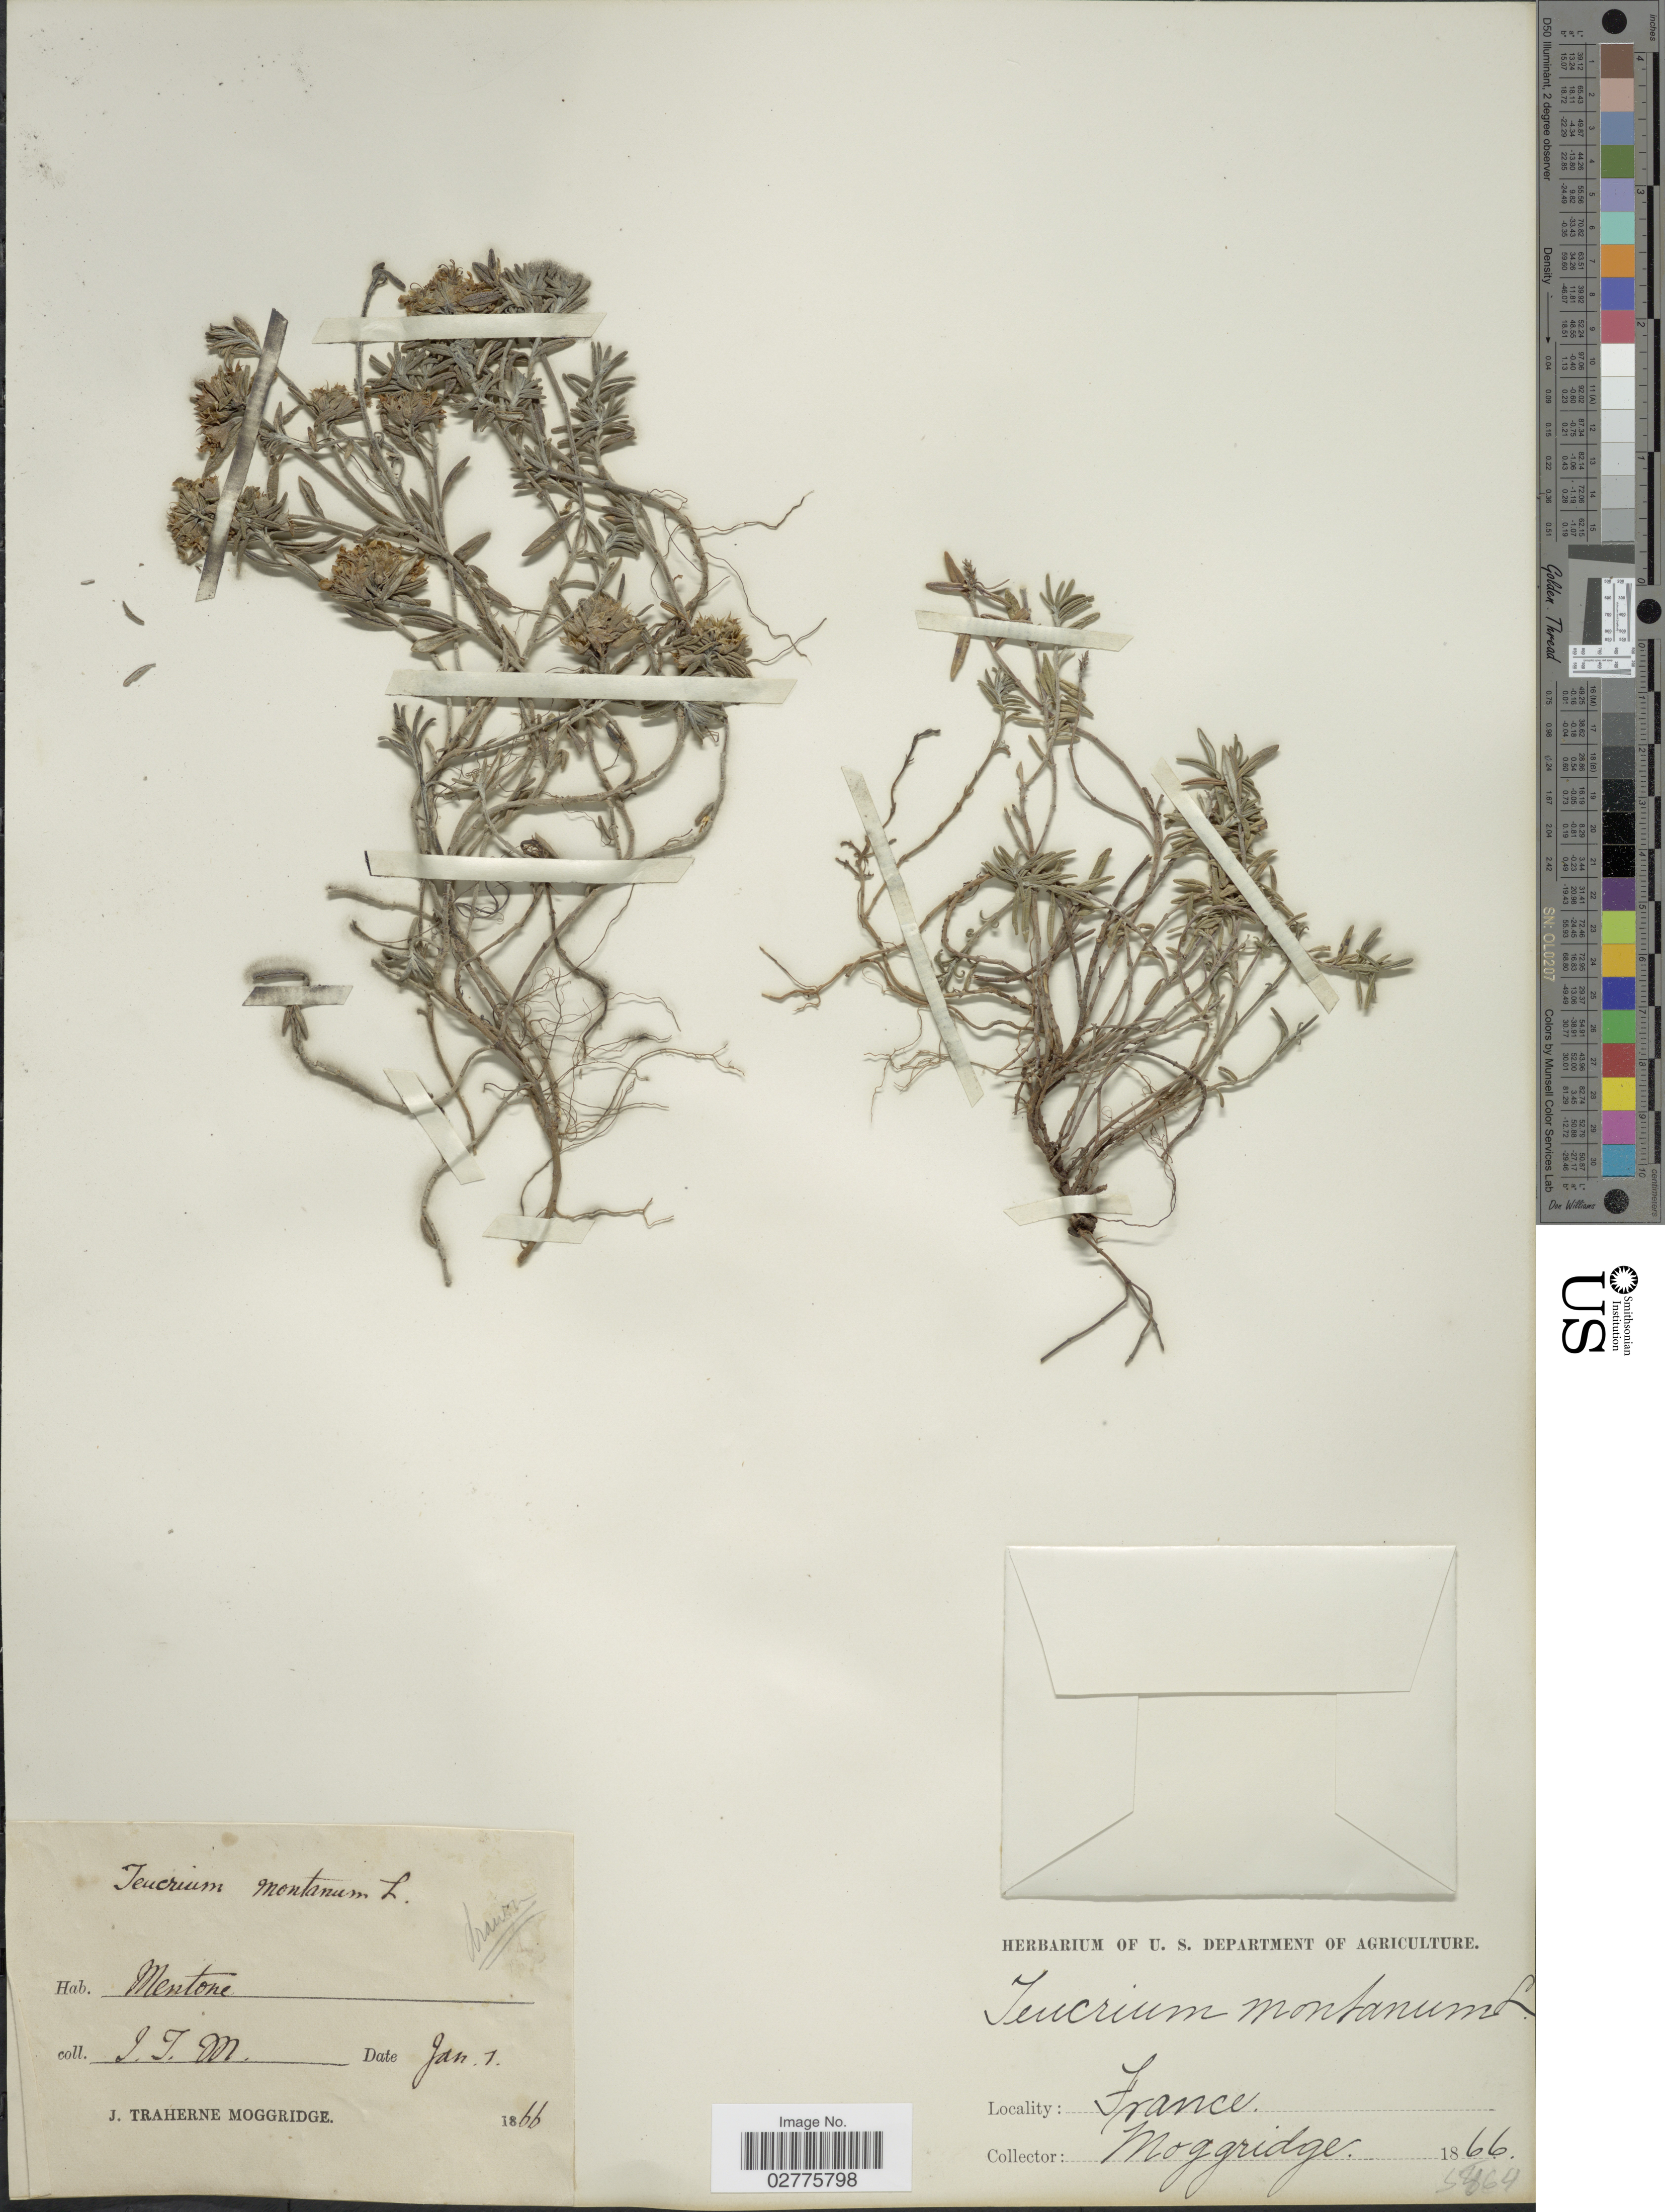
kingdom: Plantae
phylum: Tracheophyta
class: Magnoliopsida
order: Lamiales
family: Lamiaceae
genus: Teucrium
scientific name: Teucrium montanum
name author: L.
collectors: J. T. Moggridge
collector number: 564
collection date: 1866-01-01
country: France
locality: Mentone.